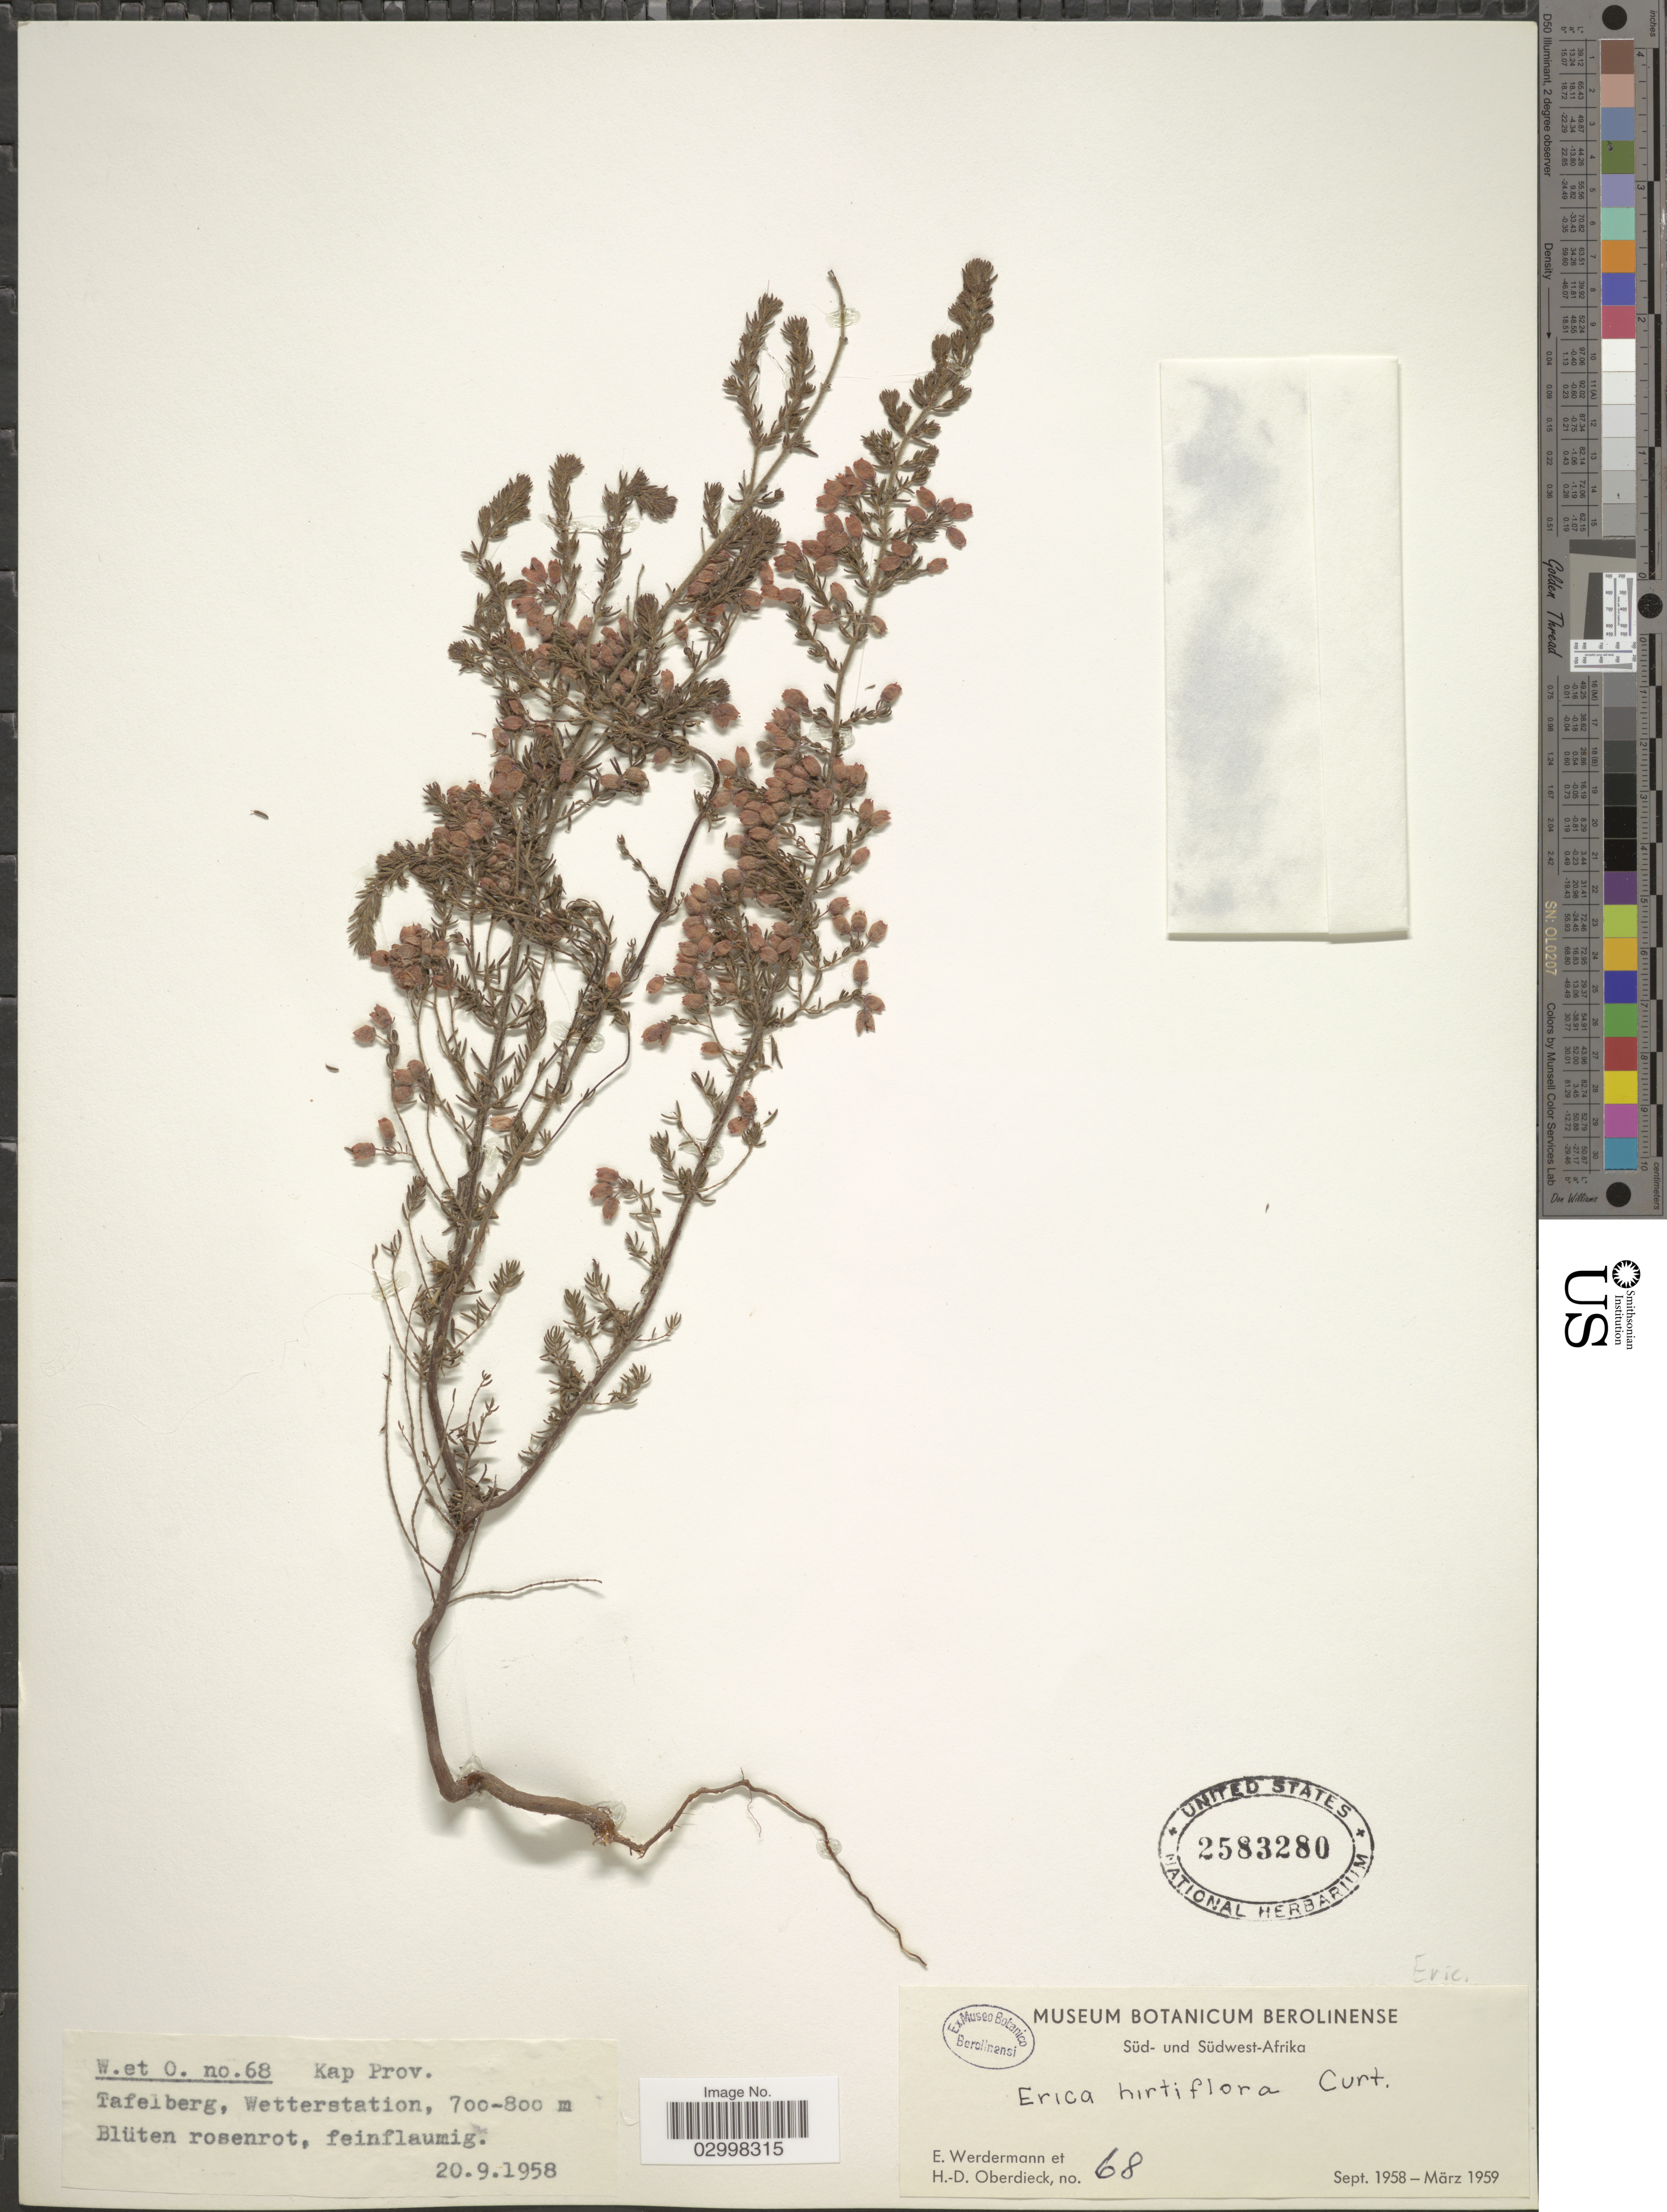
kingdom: Plantae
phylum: Tracheophyta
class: Magnoliopsida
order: Ericales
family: Ericaceae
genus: Erica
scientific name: Erica hirtiflora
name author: Curtis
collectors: E. Werdermann & H. Oberdieck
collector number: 68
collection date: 1958-09-20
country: South Africa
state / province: Western Cape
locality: Kap Prov. Tafelberg, Wetterstation.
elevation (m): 700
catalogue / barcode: US 2583280